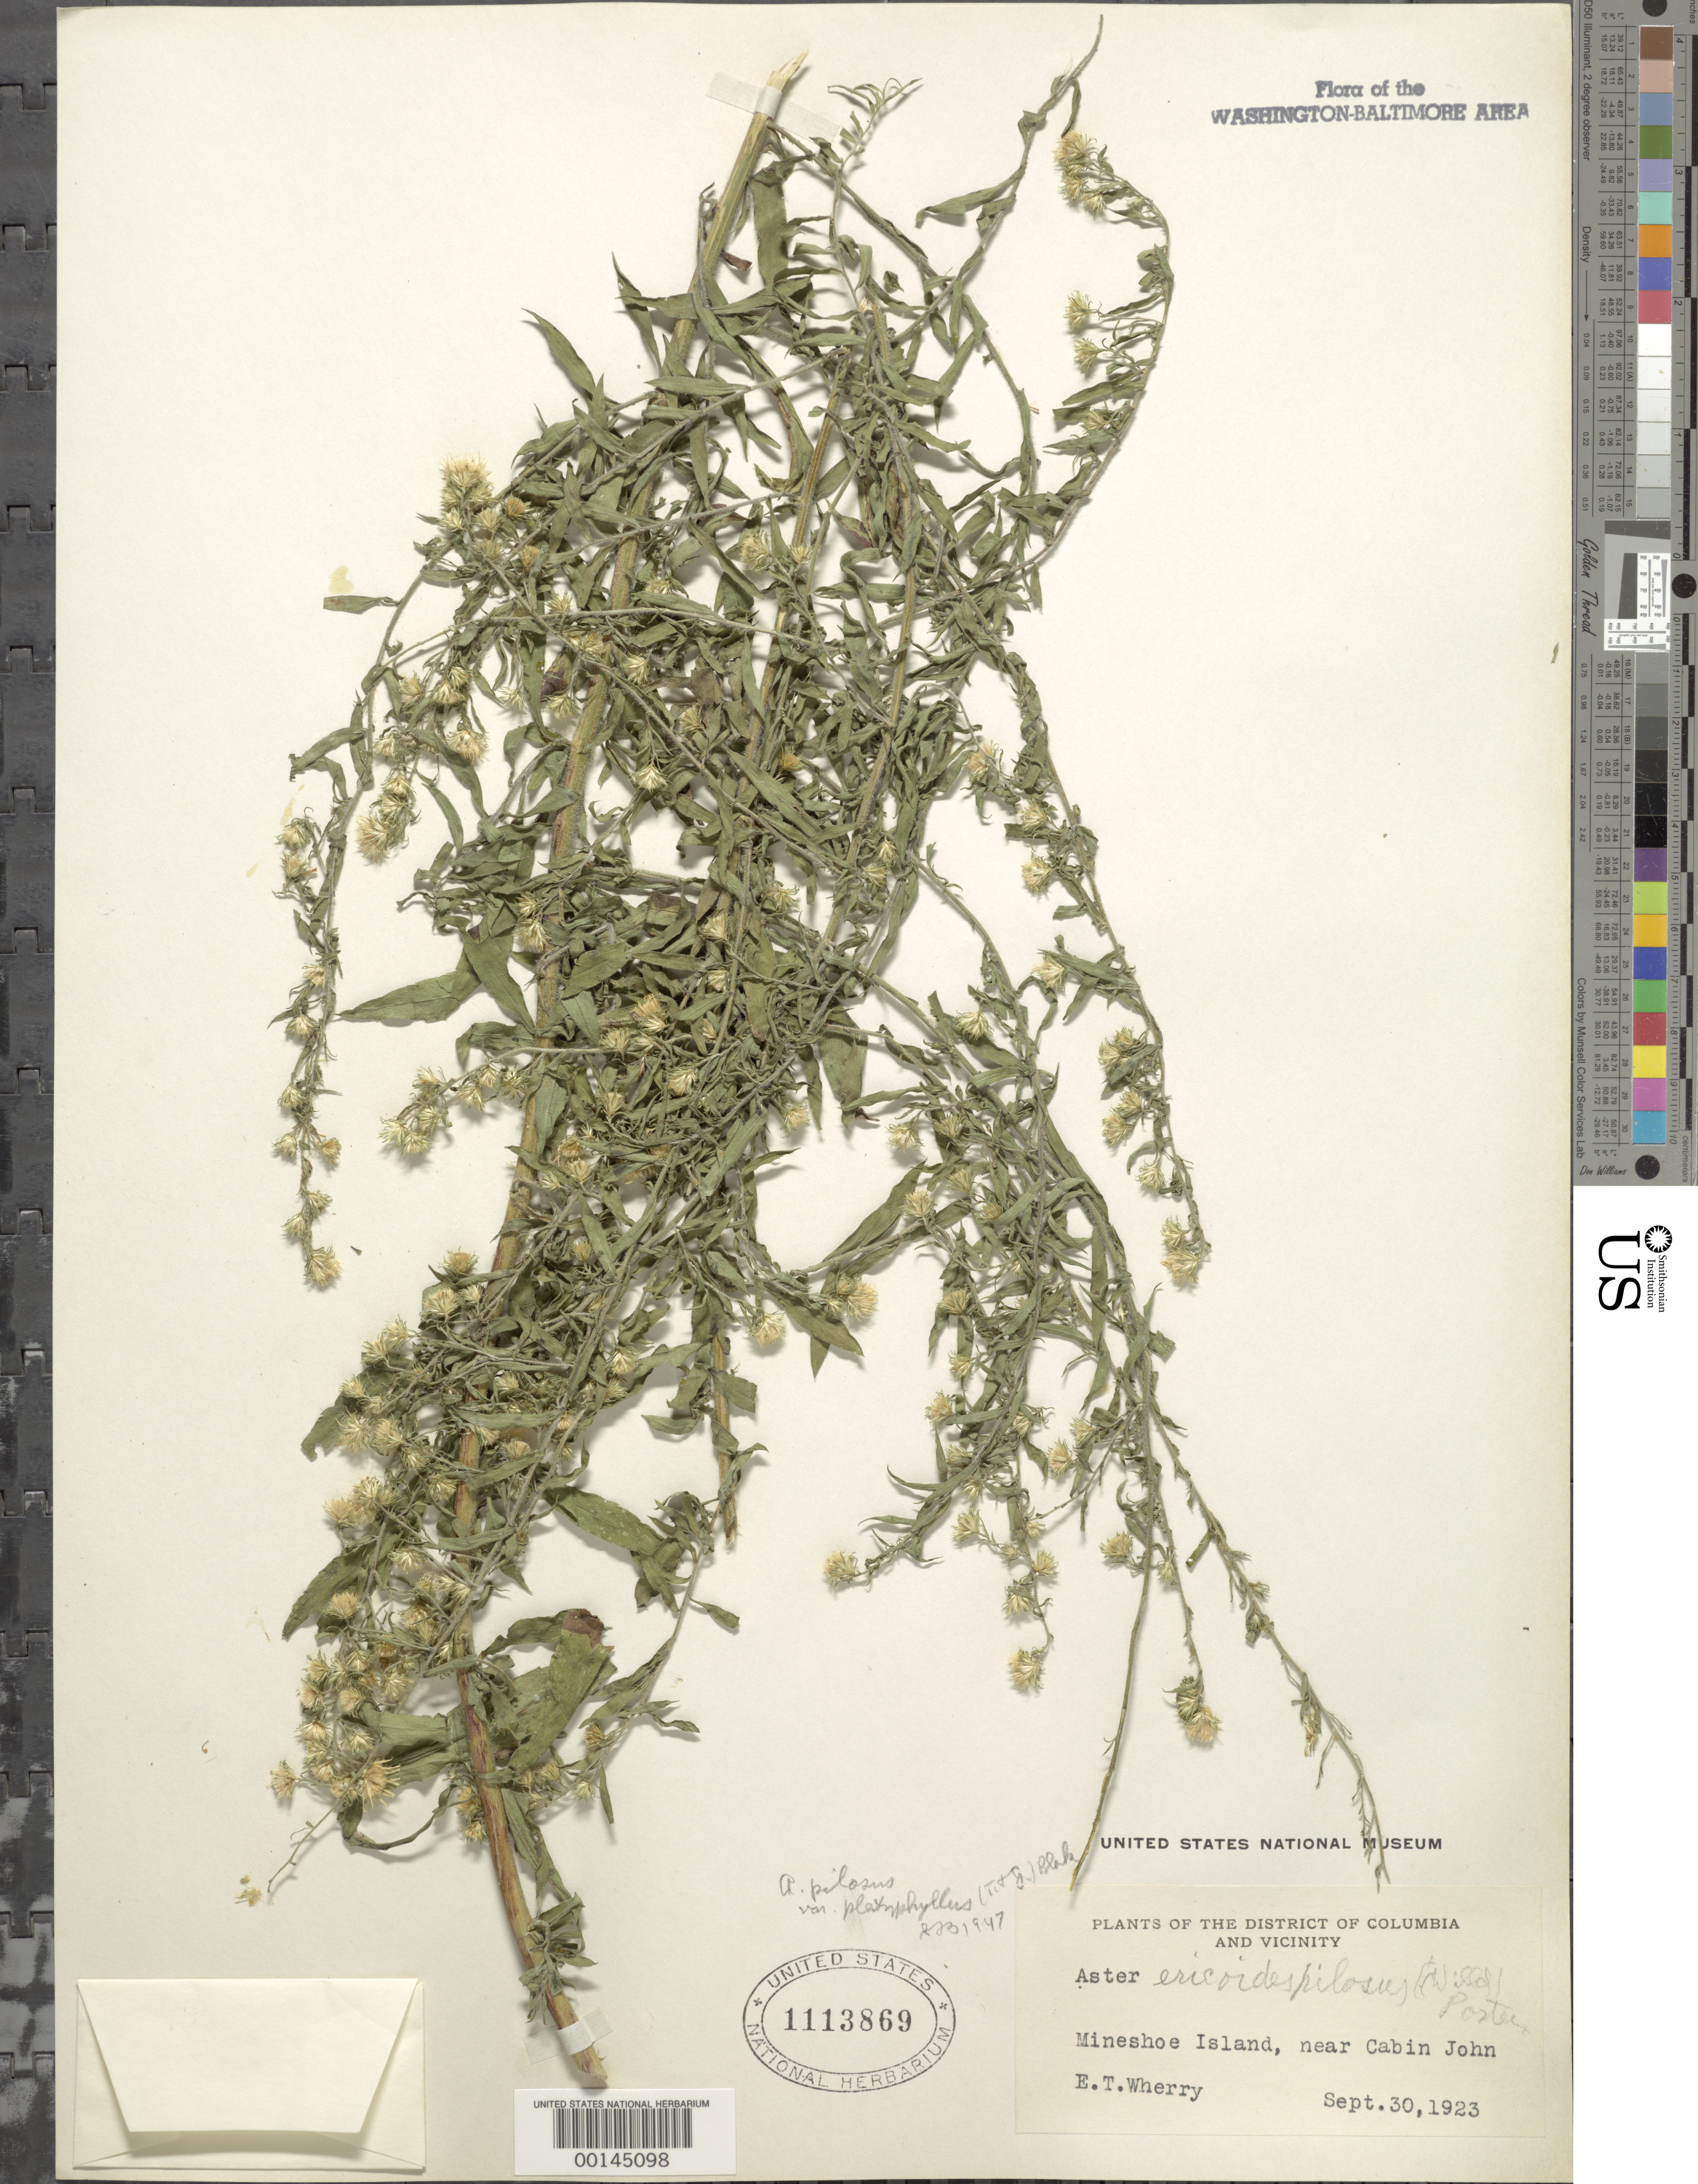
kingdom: Plantae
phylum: Tracheophyta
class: Magnoliopsida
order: Asterales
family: Asteraceae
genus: Symphyotrichum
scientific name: Symphyotrichum pilosum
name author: (Willd.) G.L. Nesom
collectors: E. T. Wherry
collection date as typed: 30 Sep 1923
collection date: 1923-09-30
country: United States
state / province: Maryland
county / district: Montgomery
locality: Mineshoe Island near Cabin John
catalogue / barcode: US 1113869